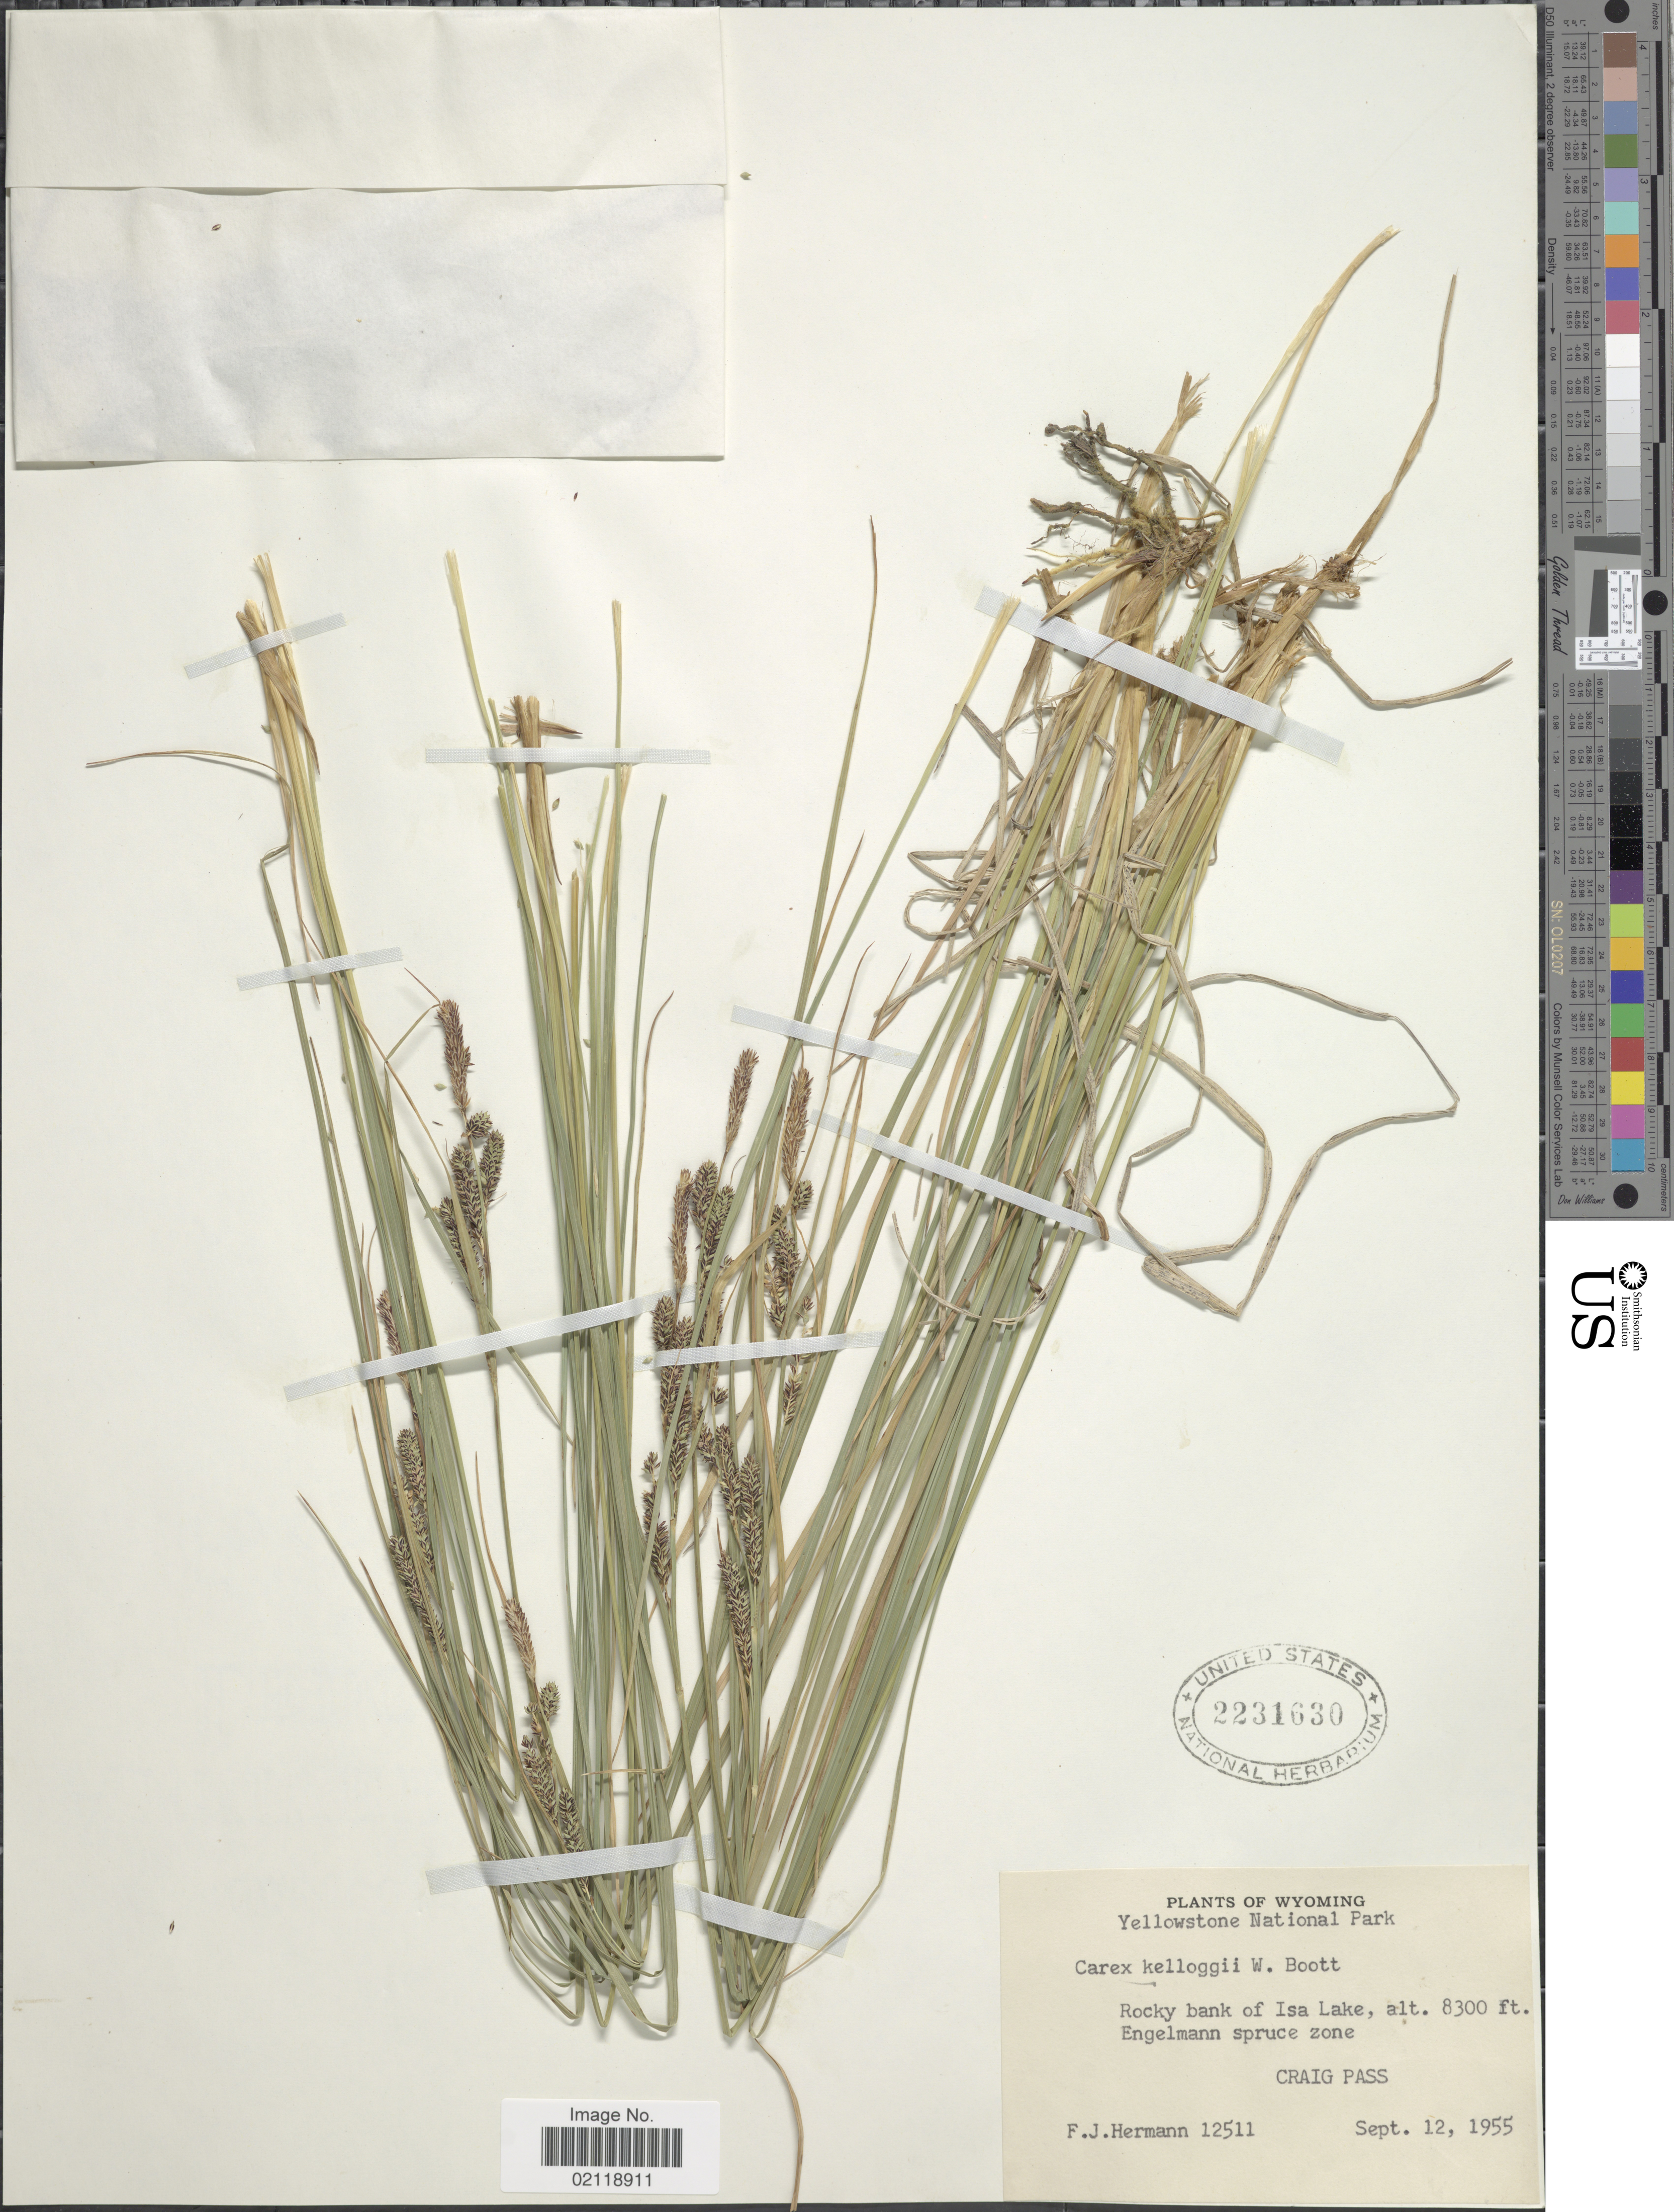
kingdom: Plantae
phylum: Tracheophyta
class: Liliopsida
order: Poales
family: Cyperaceae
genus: Carex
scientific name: Carex kelloggii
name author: W. Boott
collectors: F. J. Hermann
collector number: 12511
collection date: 1955-09-12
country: United States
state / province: Wyoming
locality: Yellowstone National Park, rocky bank of Isa Lake, Engelmann spruce zone, Craig Pass.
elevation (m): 2530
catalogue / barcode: US 2231630